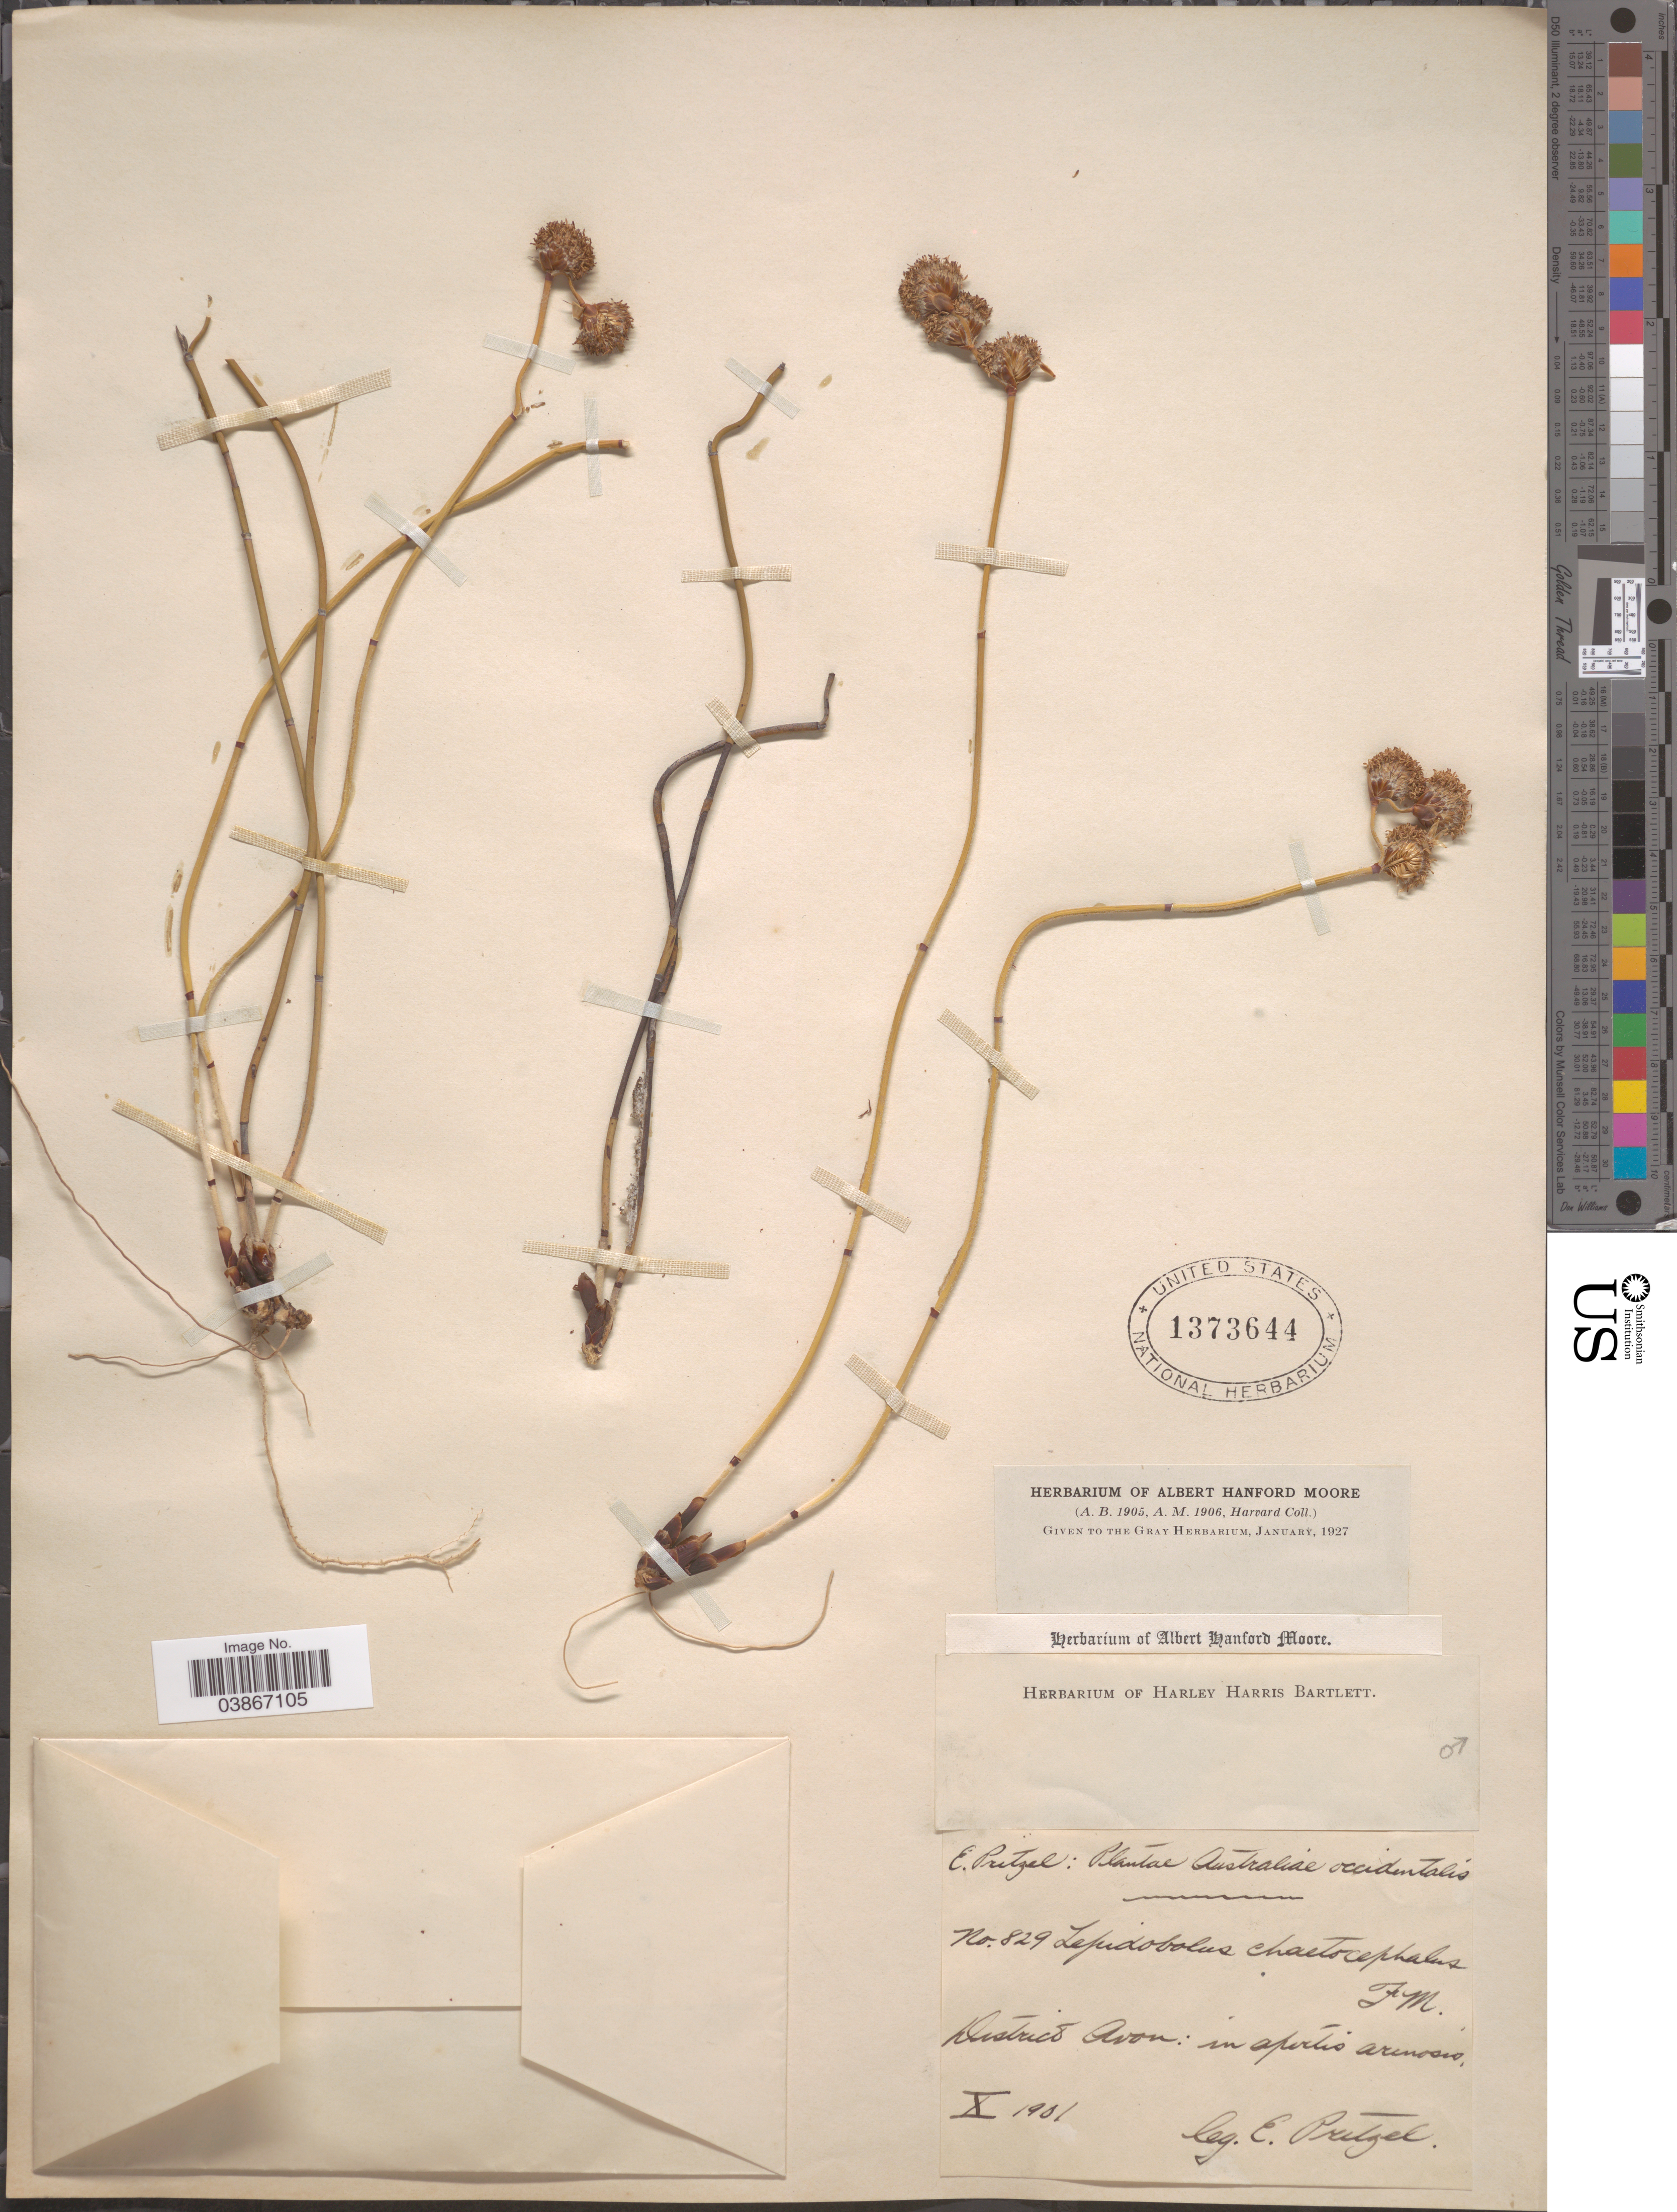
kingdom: Plantae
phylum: Tracheophyta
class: Liliopsida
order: Poales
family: Restionaceae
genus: Lepidobolus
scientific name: Lepidobolus chaetocephalus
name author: F. Muell.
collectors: E. G. Pritzel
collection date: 1901-10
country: Australia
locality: Australiae occidentalis. District Avon: in apertis arenosis.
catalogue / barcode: US 1373644